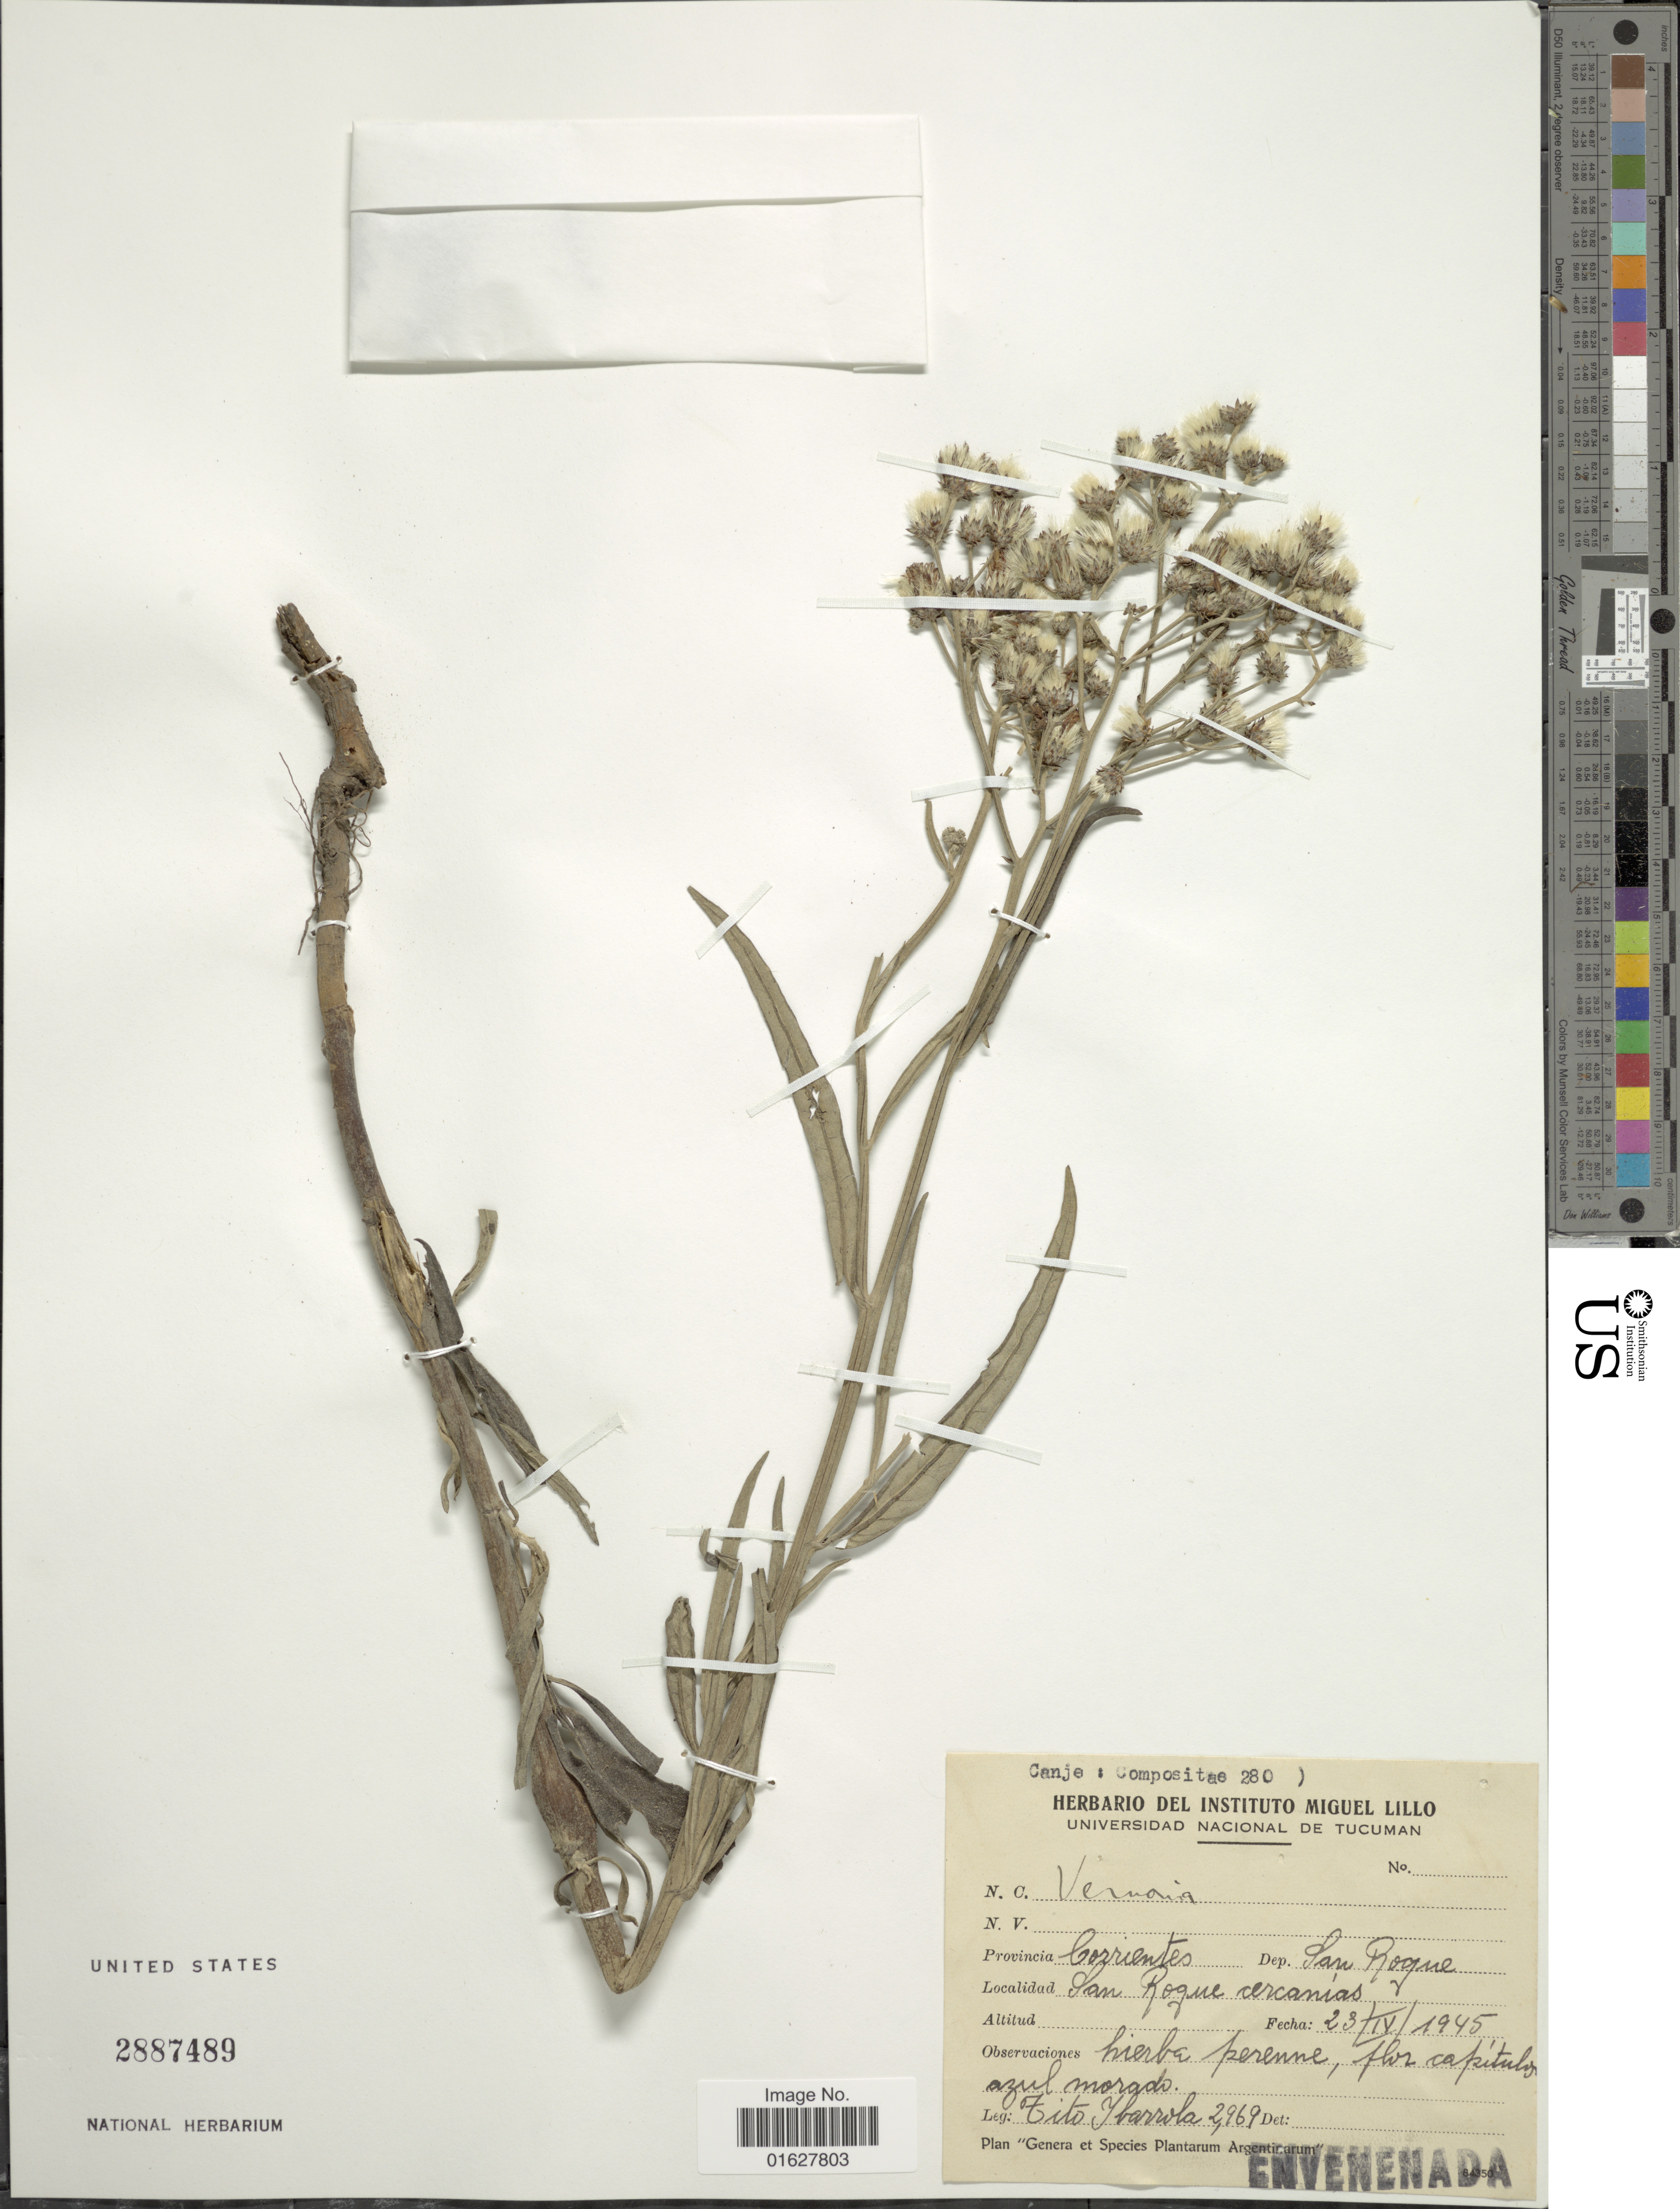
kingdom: Plantae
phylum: Tracheophyta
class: Magnoliopsida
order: Asterales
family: Asteraceae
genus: Vernonia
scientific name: Vernonia incana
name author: Less.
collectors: T. Ibarrola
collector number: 2969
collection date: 1945-04-23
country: Argentina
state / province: Corrientes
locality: Dep. San Roque. San Roque cercanias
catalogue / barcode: US 2887489